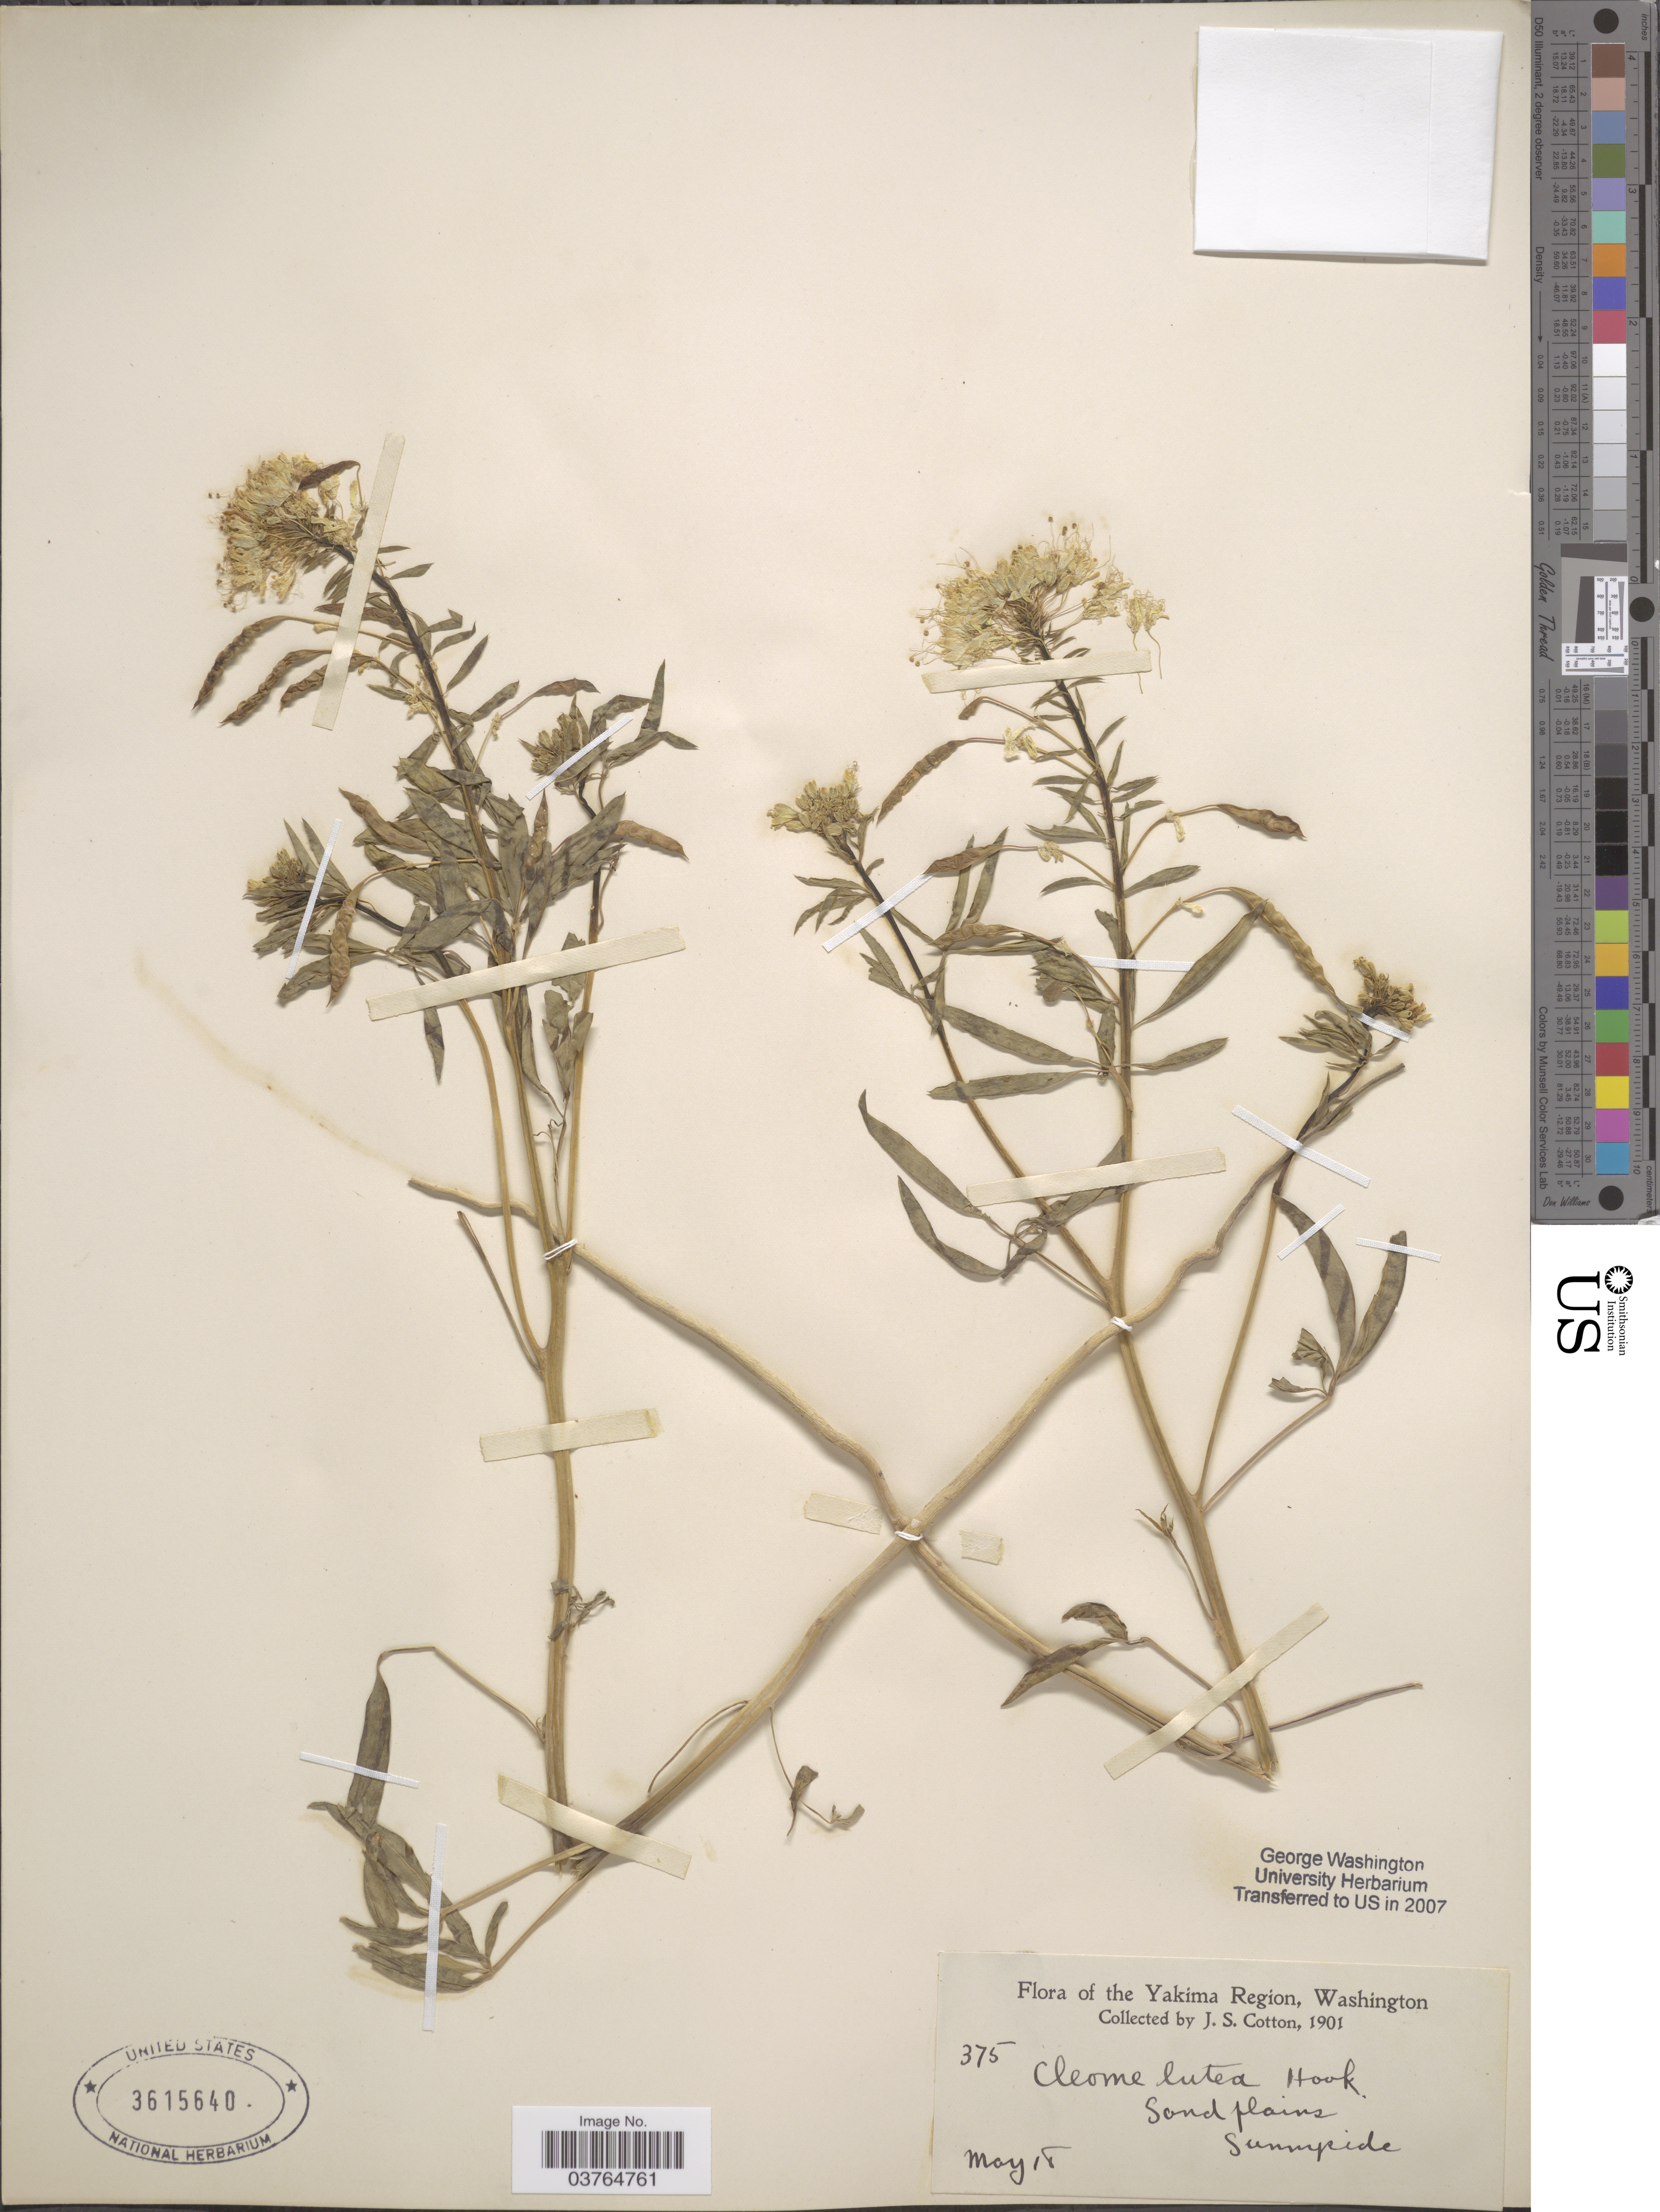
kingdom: Plantae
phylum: Tracheophyta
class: Magnoliopsida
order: Brassicales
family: Cleomaceae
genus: Cleomella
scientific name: Cleomella lutea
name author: (Hook.) Roalson & J.C. Hall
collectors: J. S. Cotton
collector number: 375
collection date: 1901-05-18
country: United States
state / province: Washington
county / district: Yakima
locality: The Yakima Region, Sand plains, Sunnyside.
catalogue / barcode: US 3615640